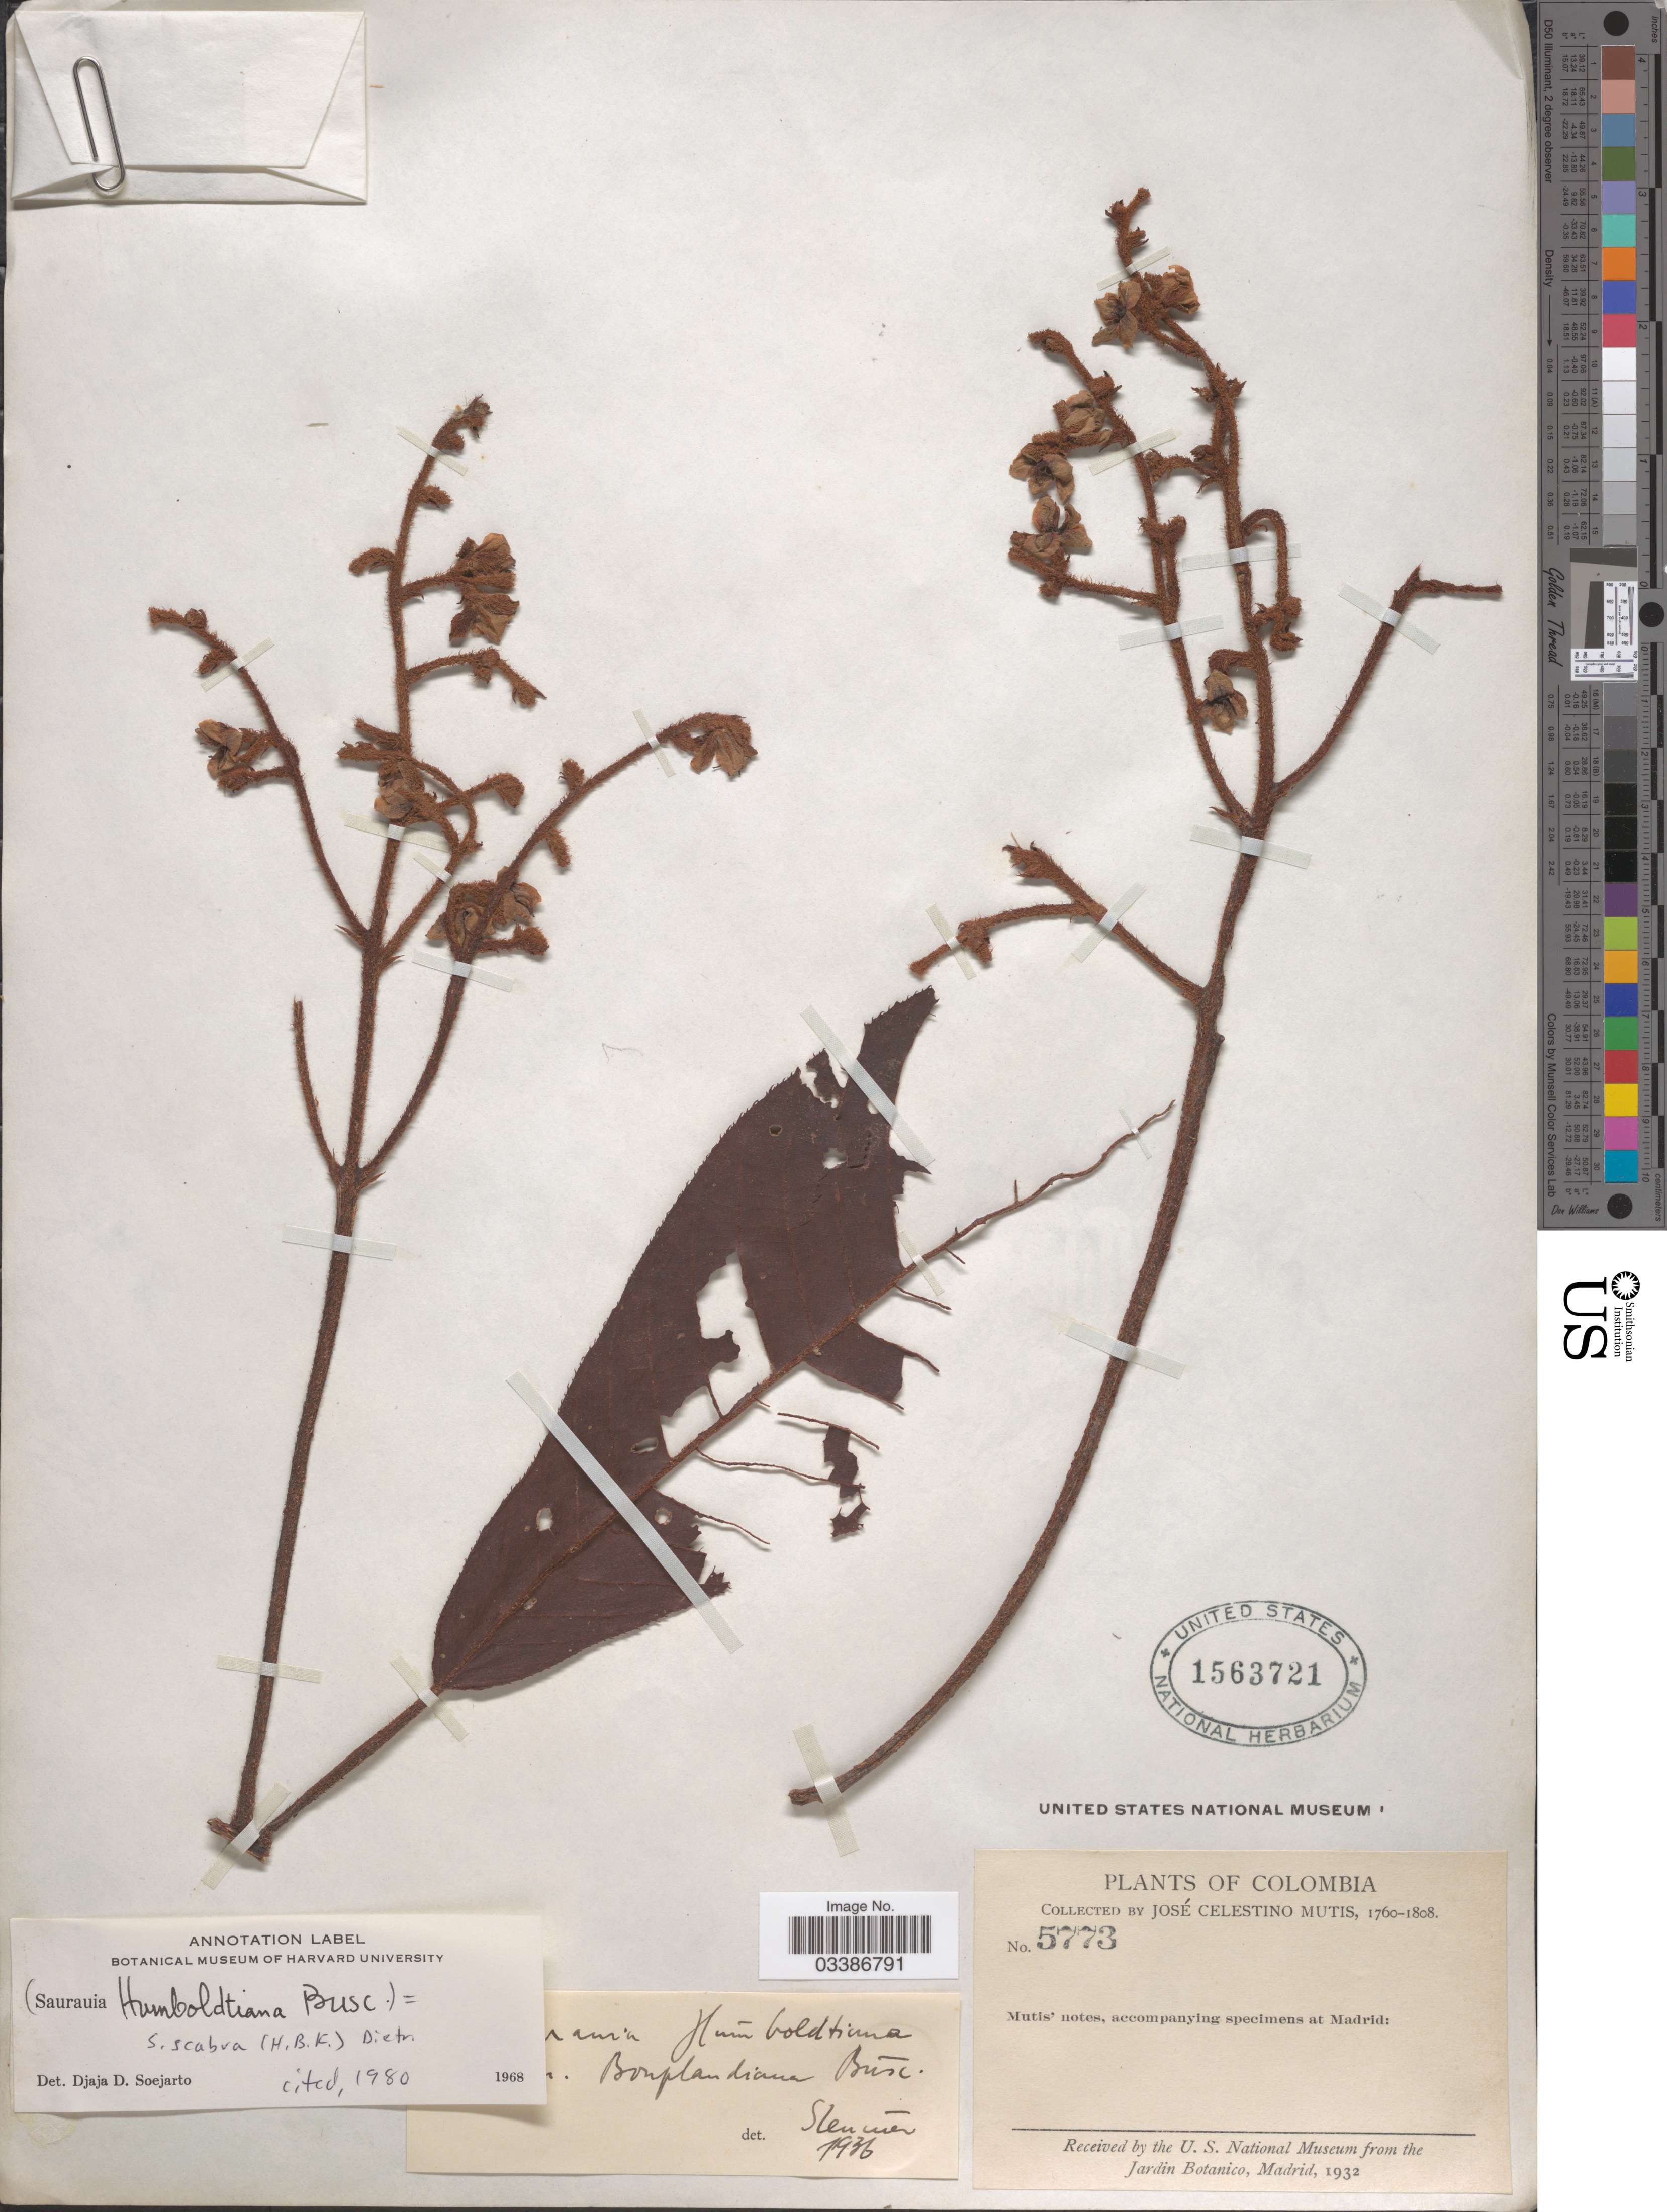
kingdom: Plantae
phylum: Tracheophyta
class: Magnoliopsida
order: Ericales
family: Actinidiaceae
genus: Saurauia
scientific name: Saurauia scabra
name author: (Kunth) D. Dietr.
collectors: J. C. B. Mutis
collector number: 5773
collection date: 1760/1808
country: Colombia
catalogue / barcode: US 1563721